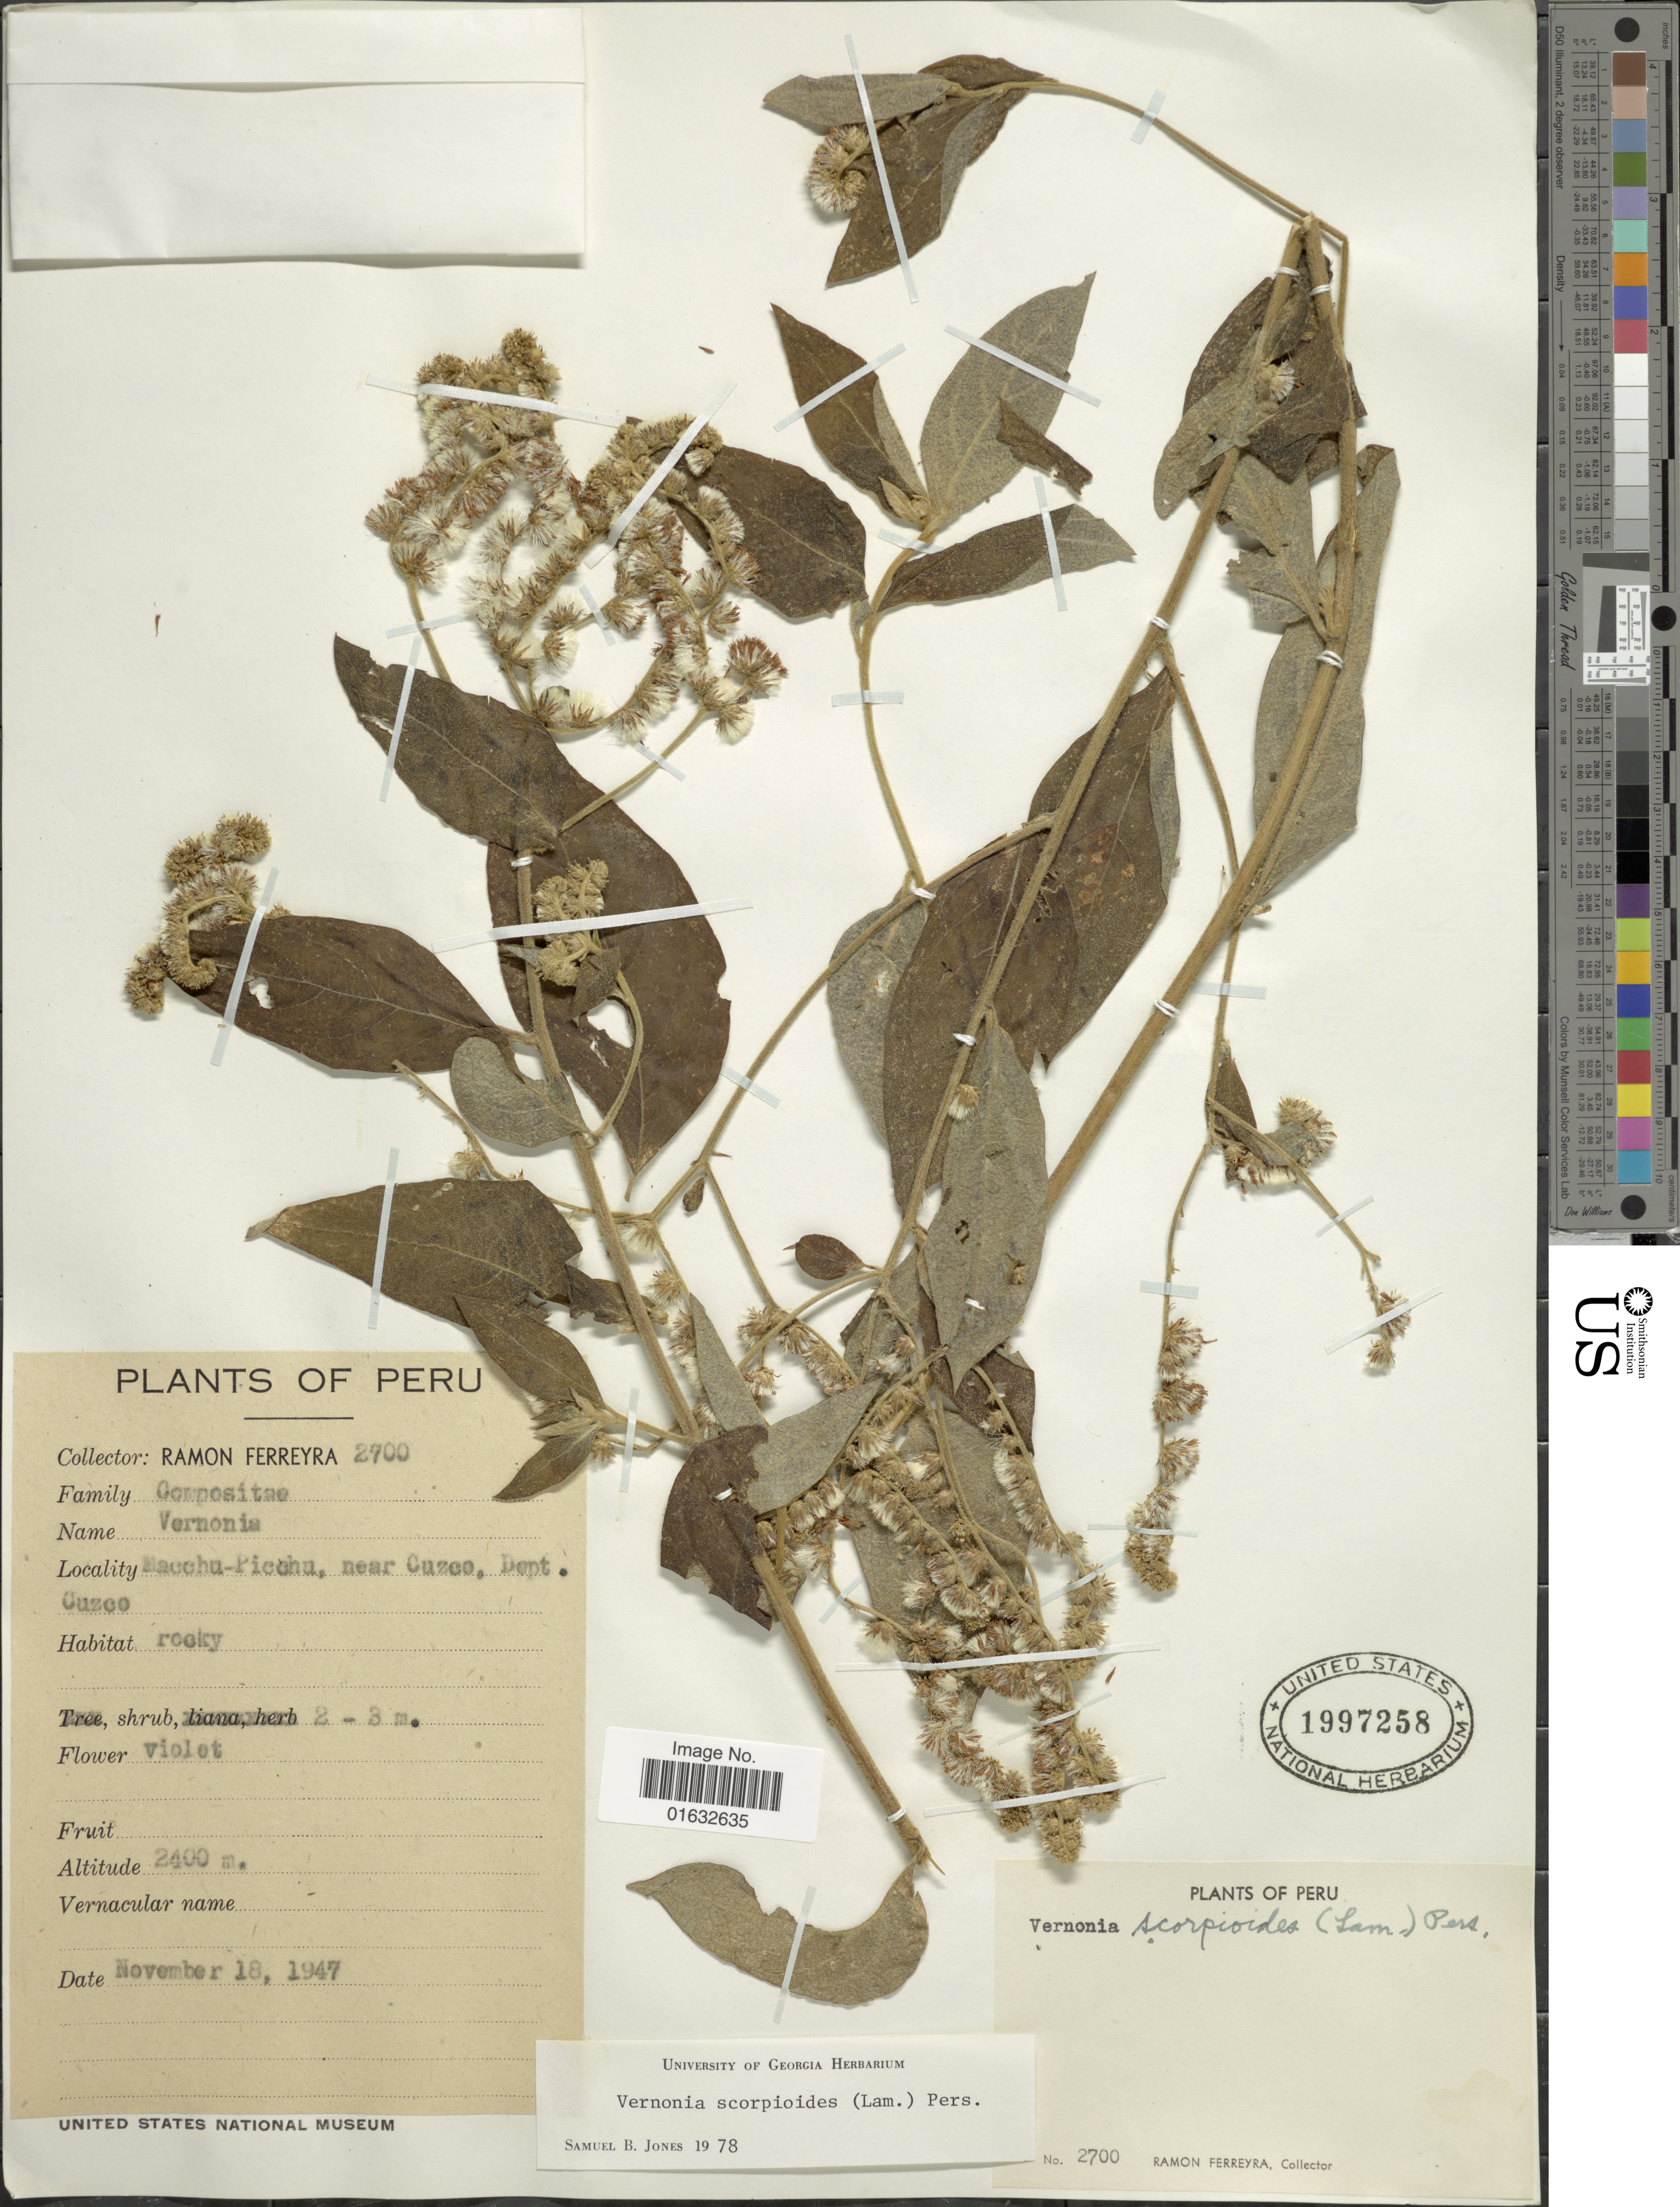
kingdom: Plantae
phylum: Tracheophyta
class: Magnoliopsida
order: Asterales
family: Asteraceae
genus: Cyrtocymura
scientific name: Cyrtocymura scorpioides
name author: (Lam.) H. Rob.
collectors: R. A. Ferreyra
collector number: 2700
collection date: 1947-11-18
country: Peru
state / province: Cusco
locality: Machu-Picchu, near Cusco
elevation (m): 2400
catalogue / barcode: US 1997258